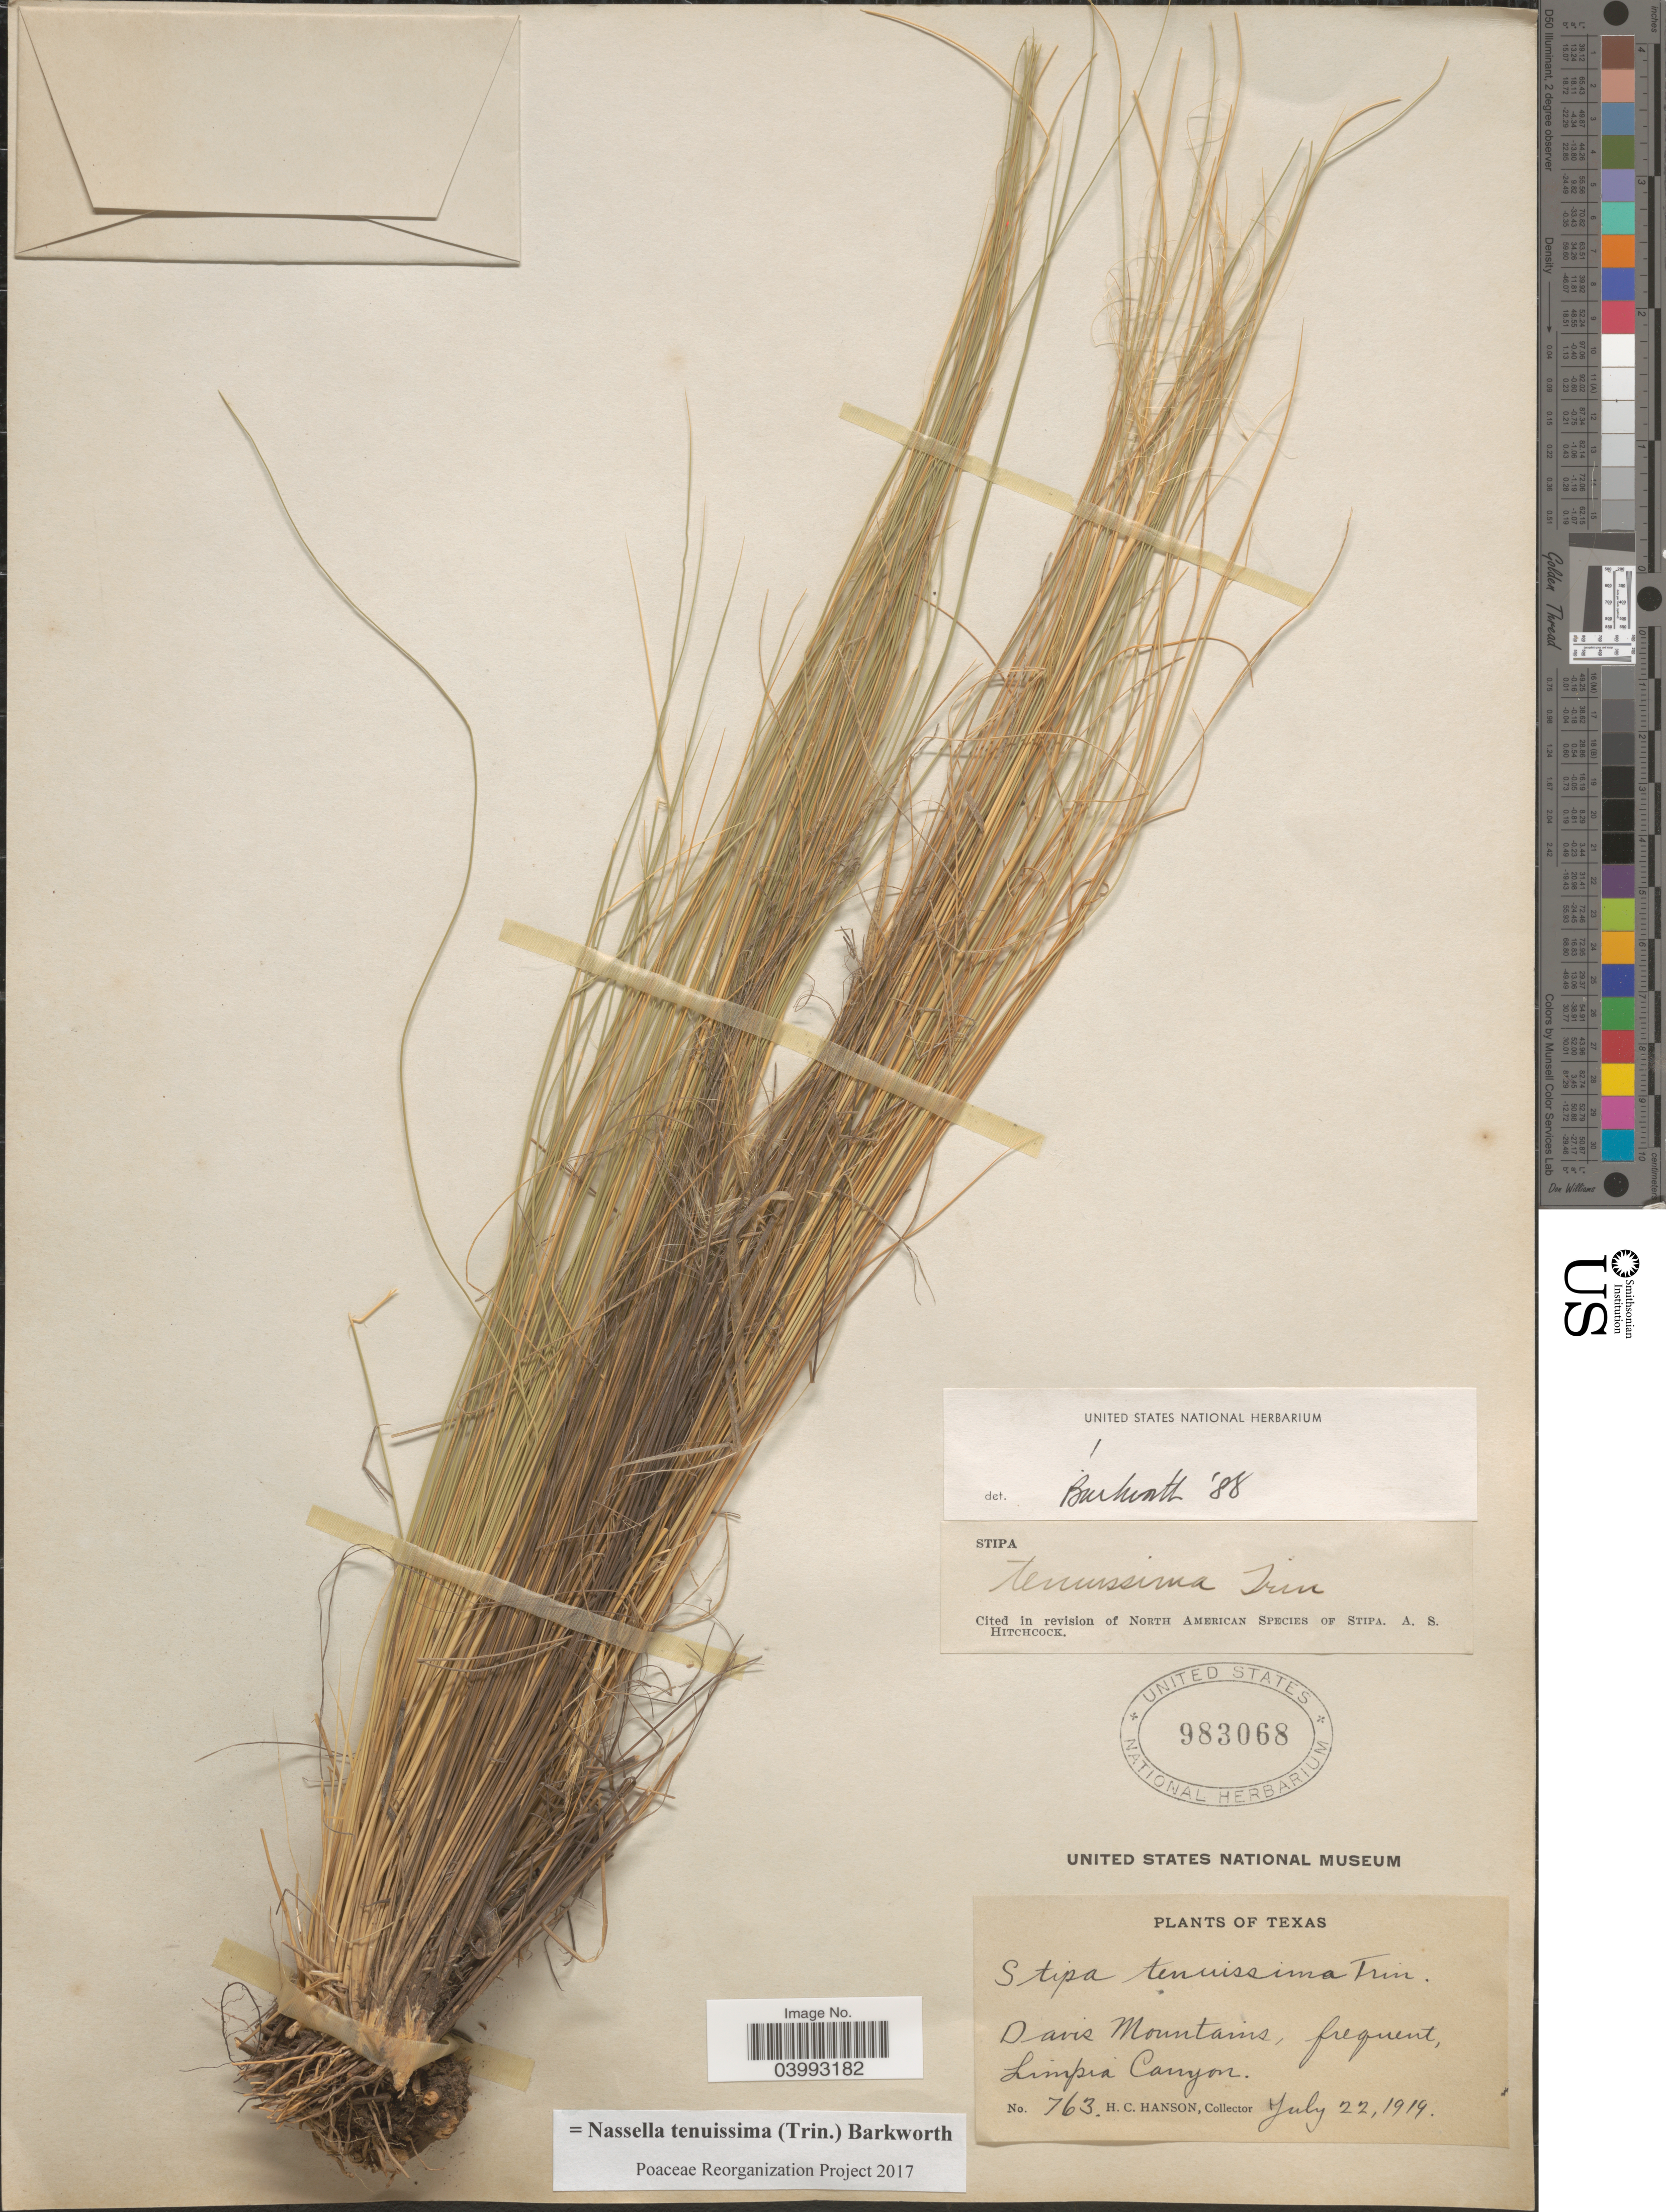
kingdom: Plantae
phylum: Tracheophyta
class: Liliopsida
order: Poales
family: Poaceae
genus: Nassella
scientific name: Nassella tenuissima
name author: (Trin.) Barkworth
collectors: H. Hanson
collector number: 763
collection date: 1919-07-22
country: United States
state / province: Texas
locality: Davis Mountains, frequent, Limpia Canyon.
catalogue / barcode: US 983068